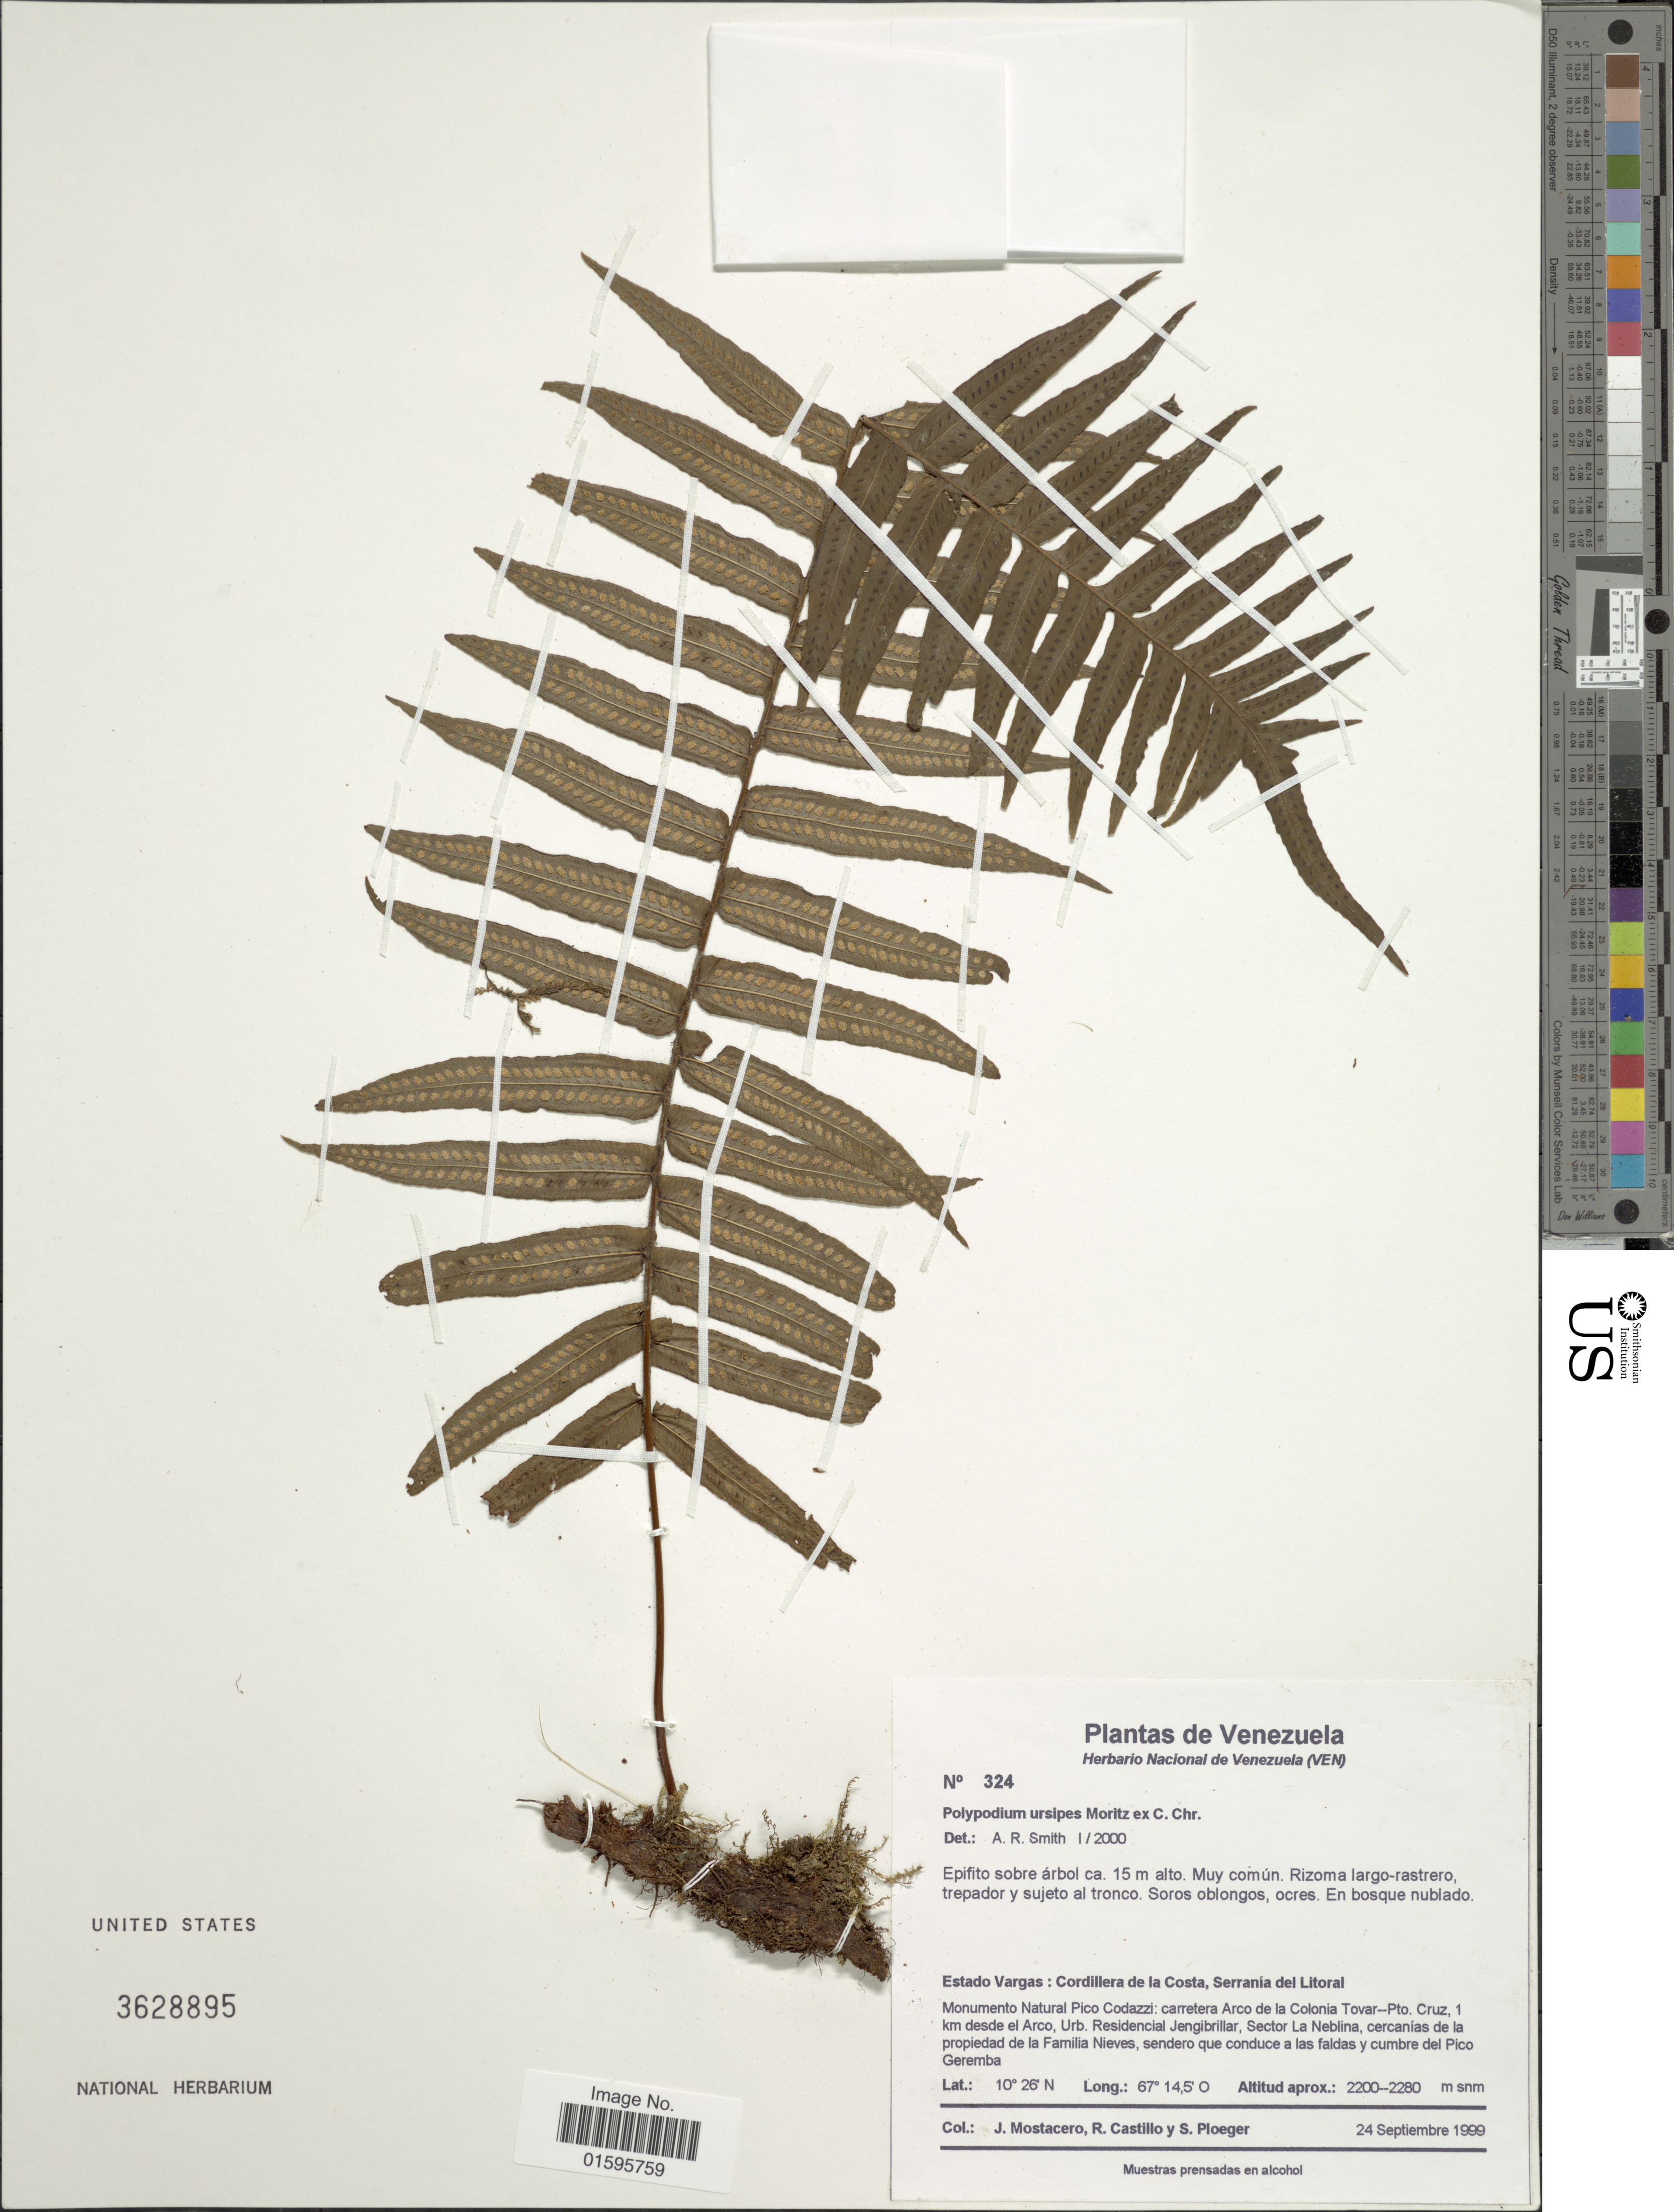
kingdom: Plantae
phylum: Tracheophyta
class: Polypodiopsida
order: Polypodiales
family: Polypodiaceae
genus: Polypodium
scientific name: Polypodium ursipes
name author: Moritz ex C. Chr.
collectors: J. Mostacero, R. Castillo & S. Ploeger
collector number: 324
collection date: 1999-09-24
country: Venezuela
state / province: Vargas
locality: Estado Vargas: Cordillera de la Costa, Serrania del Litoral, Monumento Natural Pico Codazzi: carretera Arco de la Colonia Tovar-Pto, Cruz, 1 km desde el Arco, rb. Residencial Jengibrillar, Sector La Neblina, cercanias de la propiedad de la Familia Nieves, sendero que conduce a las faldas y cumbre del Pico Geremba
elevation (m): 2200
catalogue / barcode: US 3628895